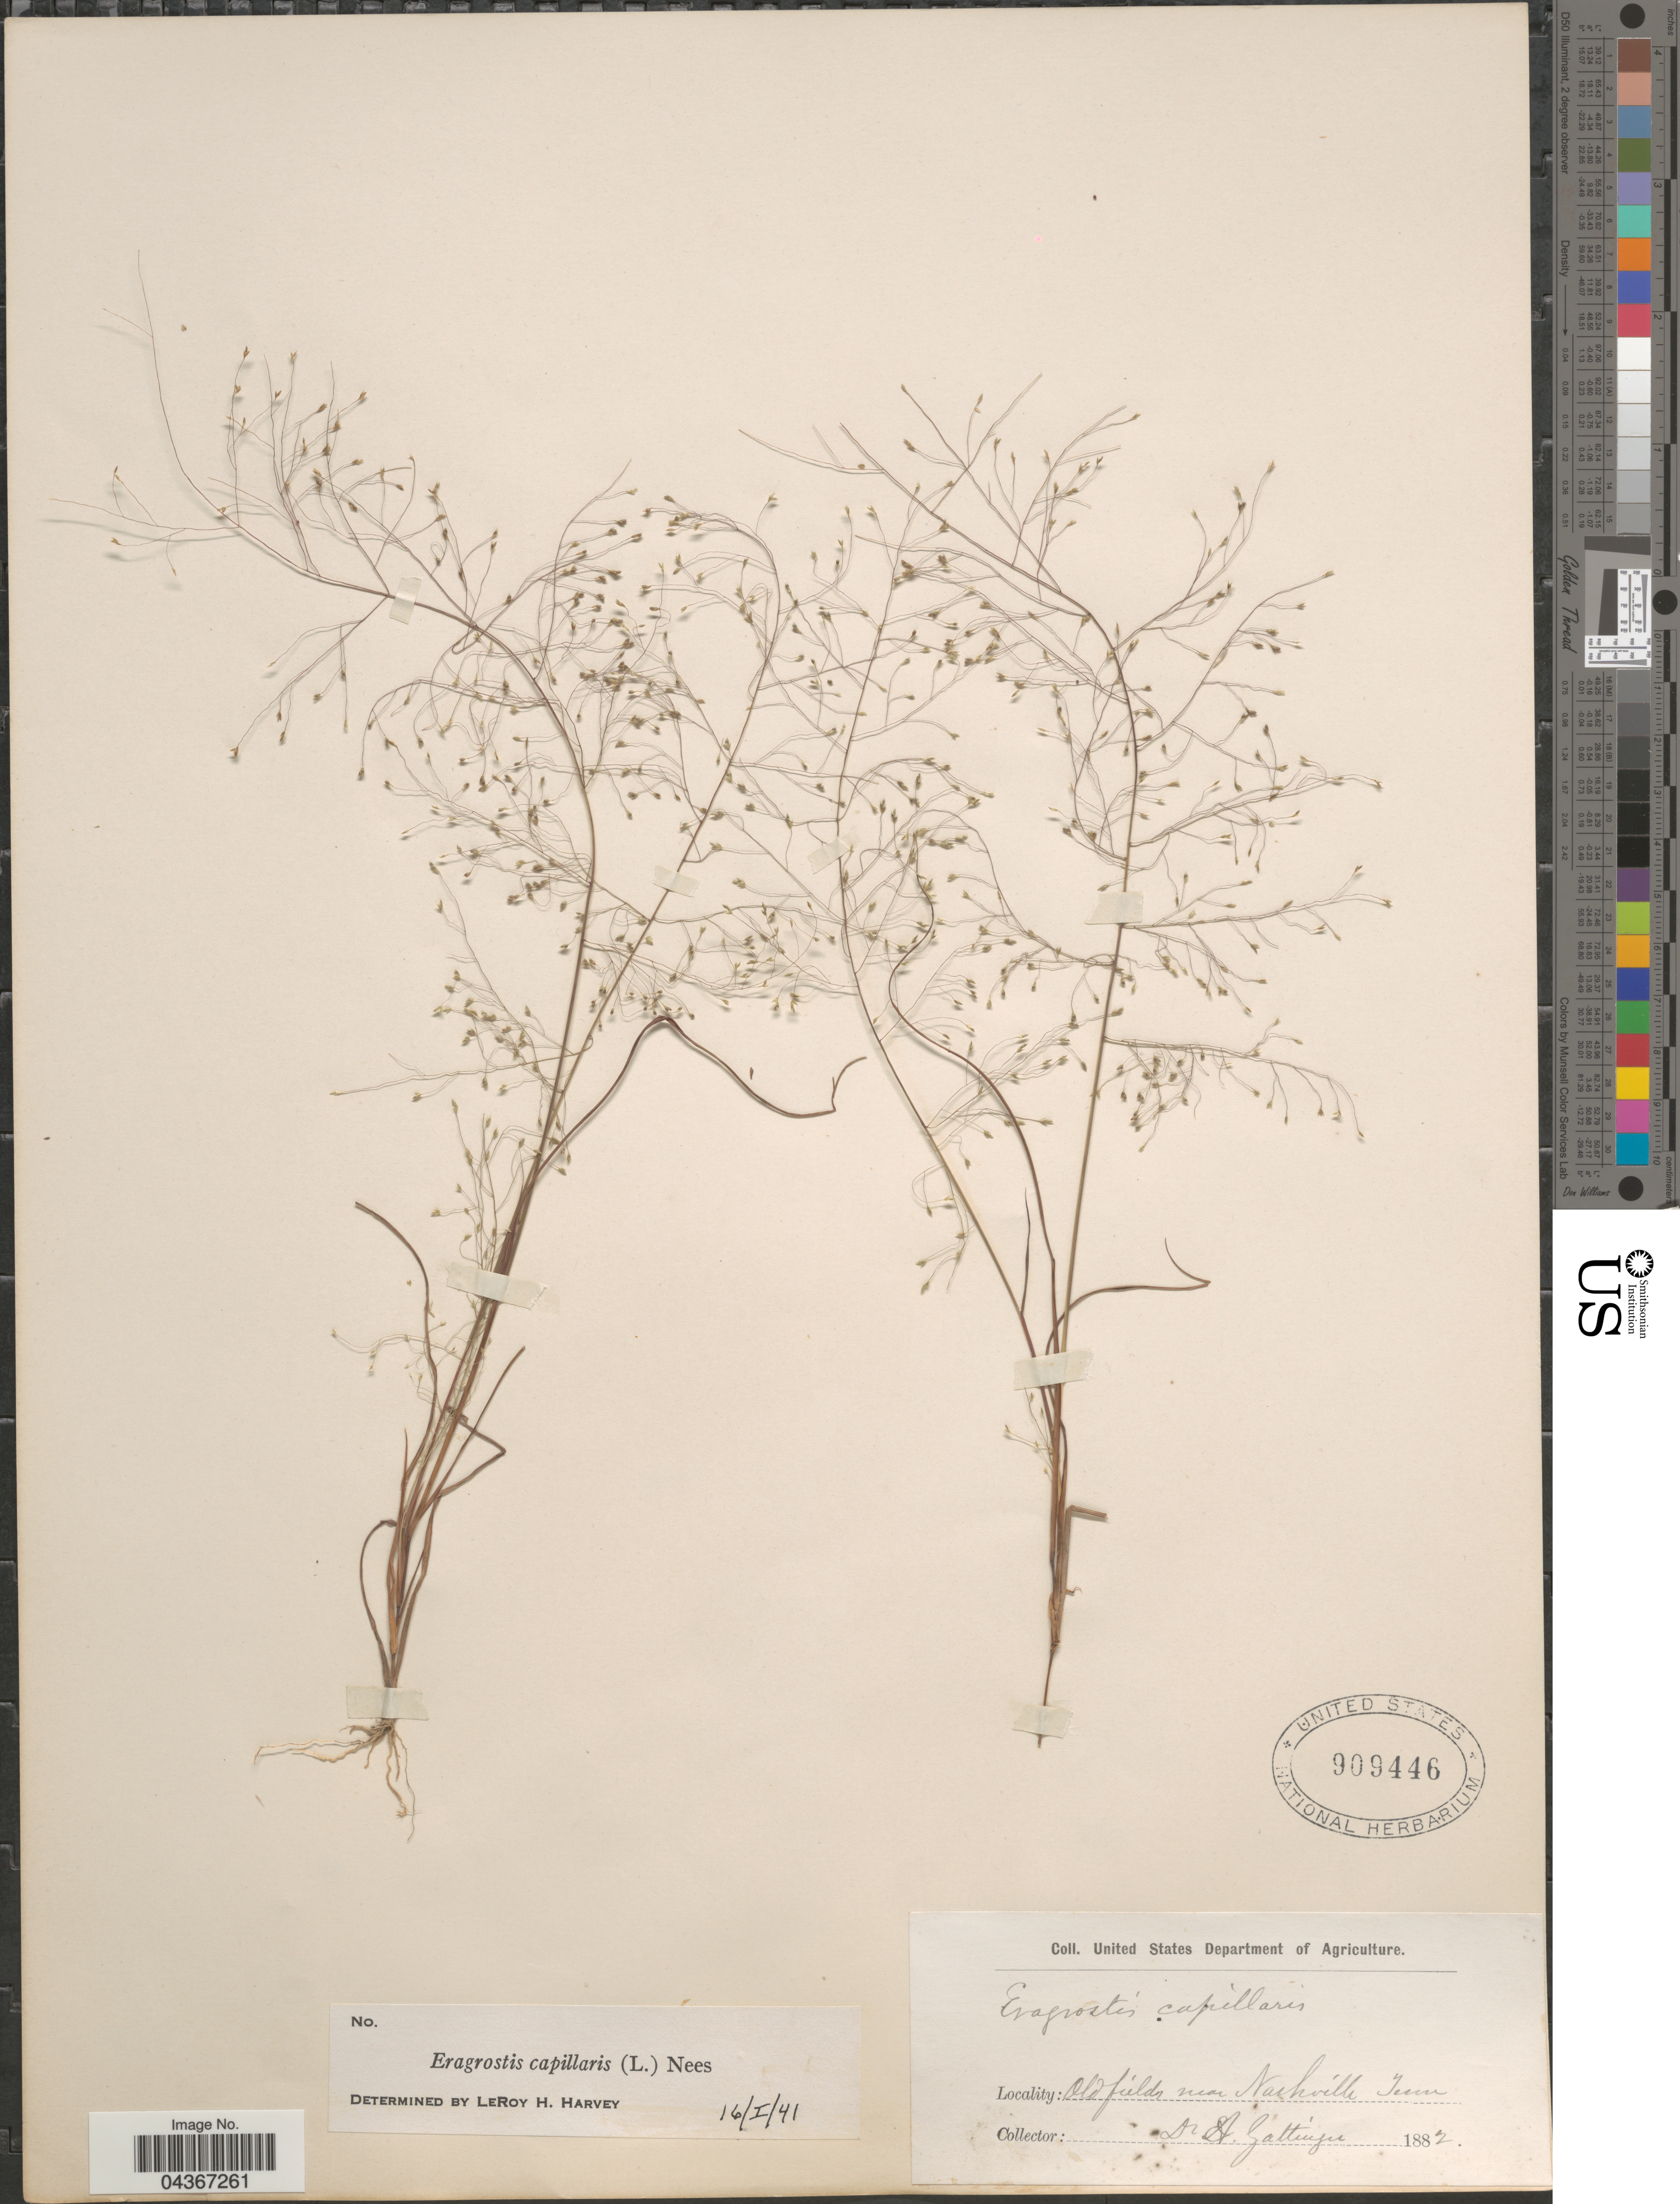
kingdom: Plantae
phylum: Tracheophyta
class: Liliopsida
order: Poales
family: Poaceae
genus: Eragrostis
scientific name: Eragrostis capillaris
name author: (L.) Nees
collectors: A. Gattinger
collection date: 1882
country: United States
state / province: Tennessee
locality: Old fields near Nashville.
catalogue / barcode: US 909446